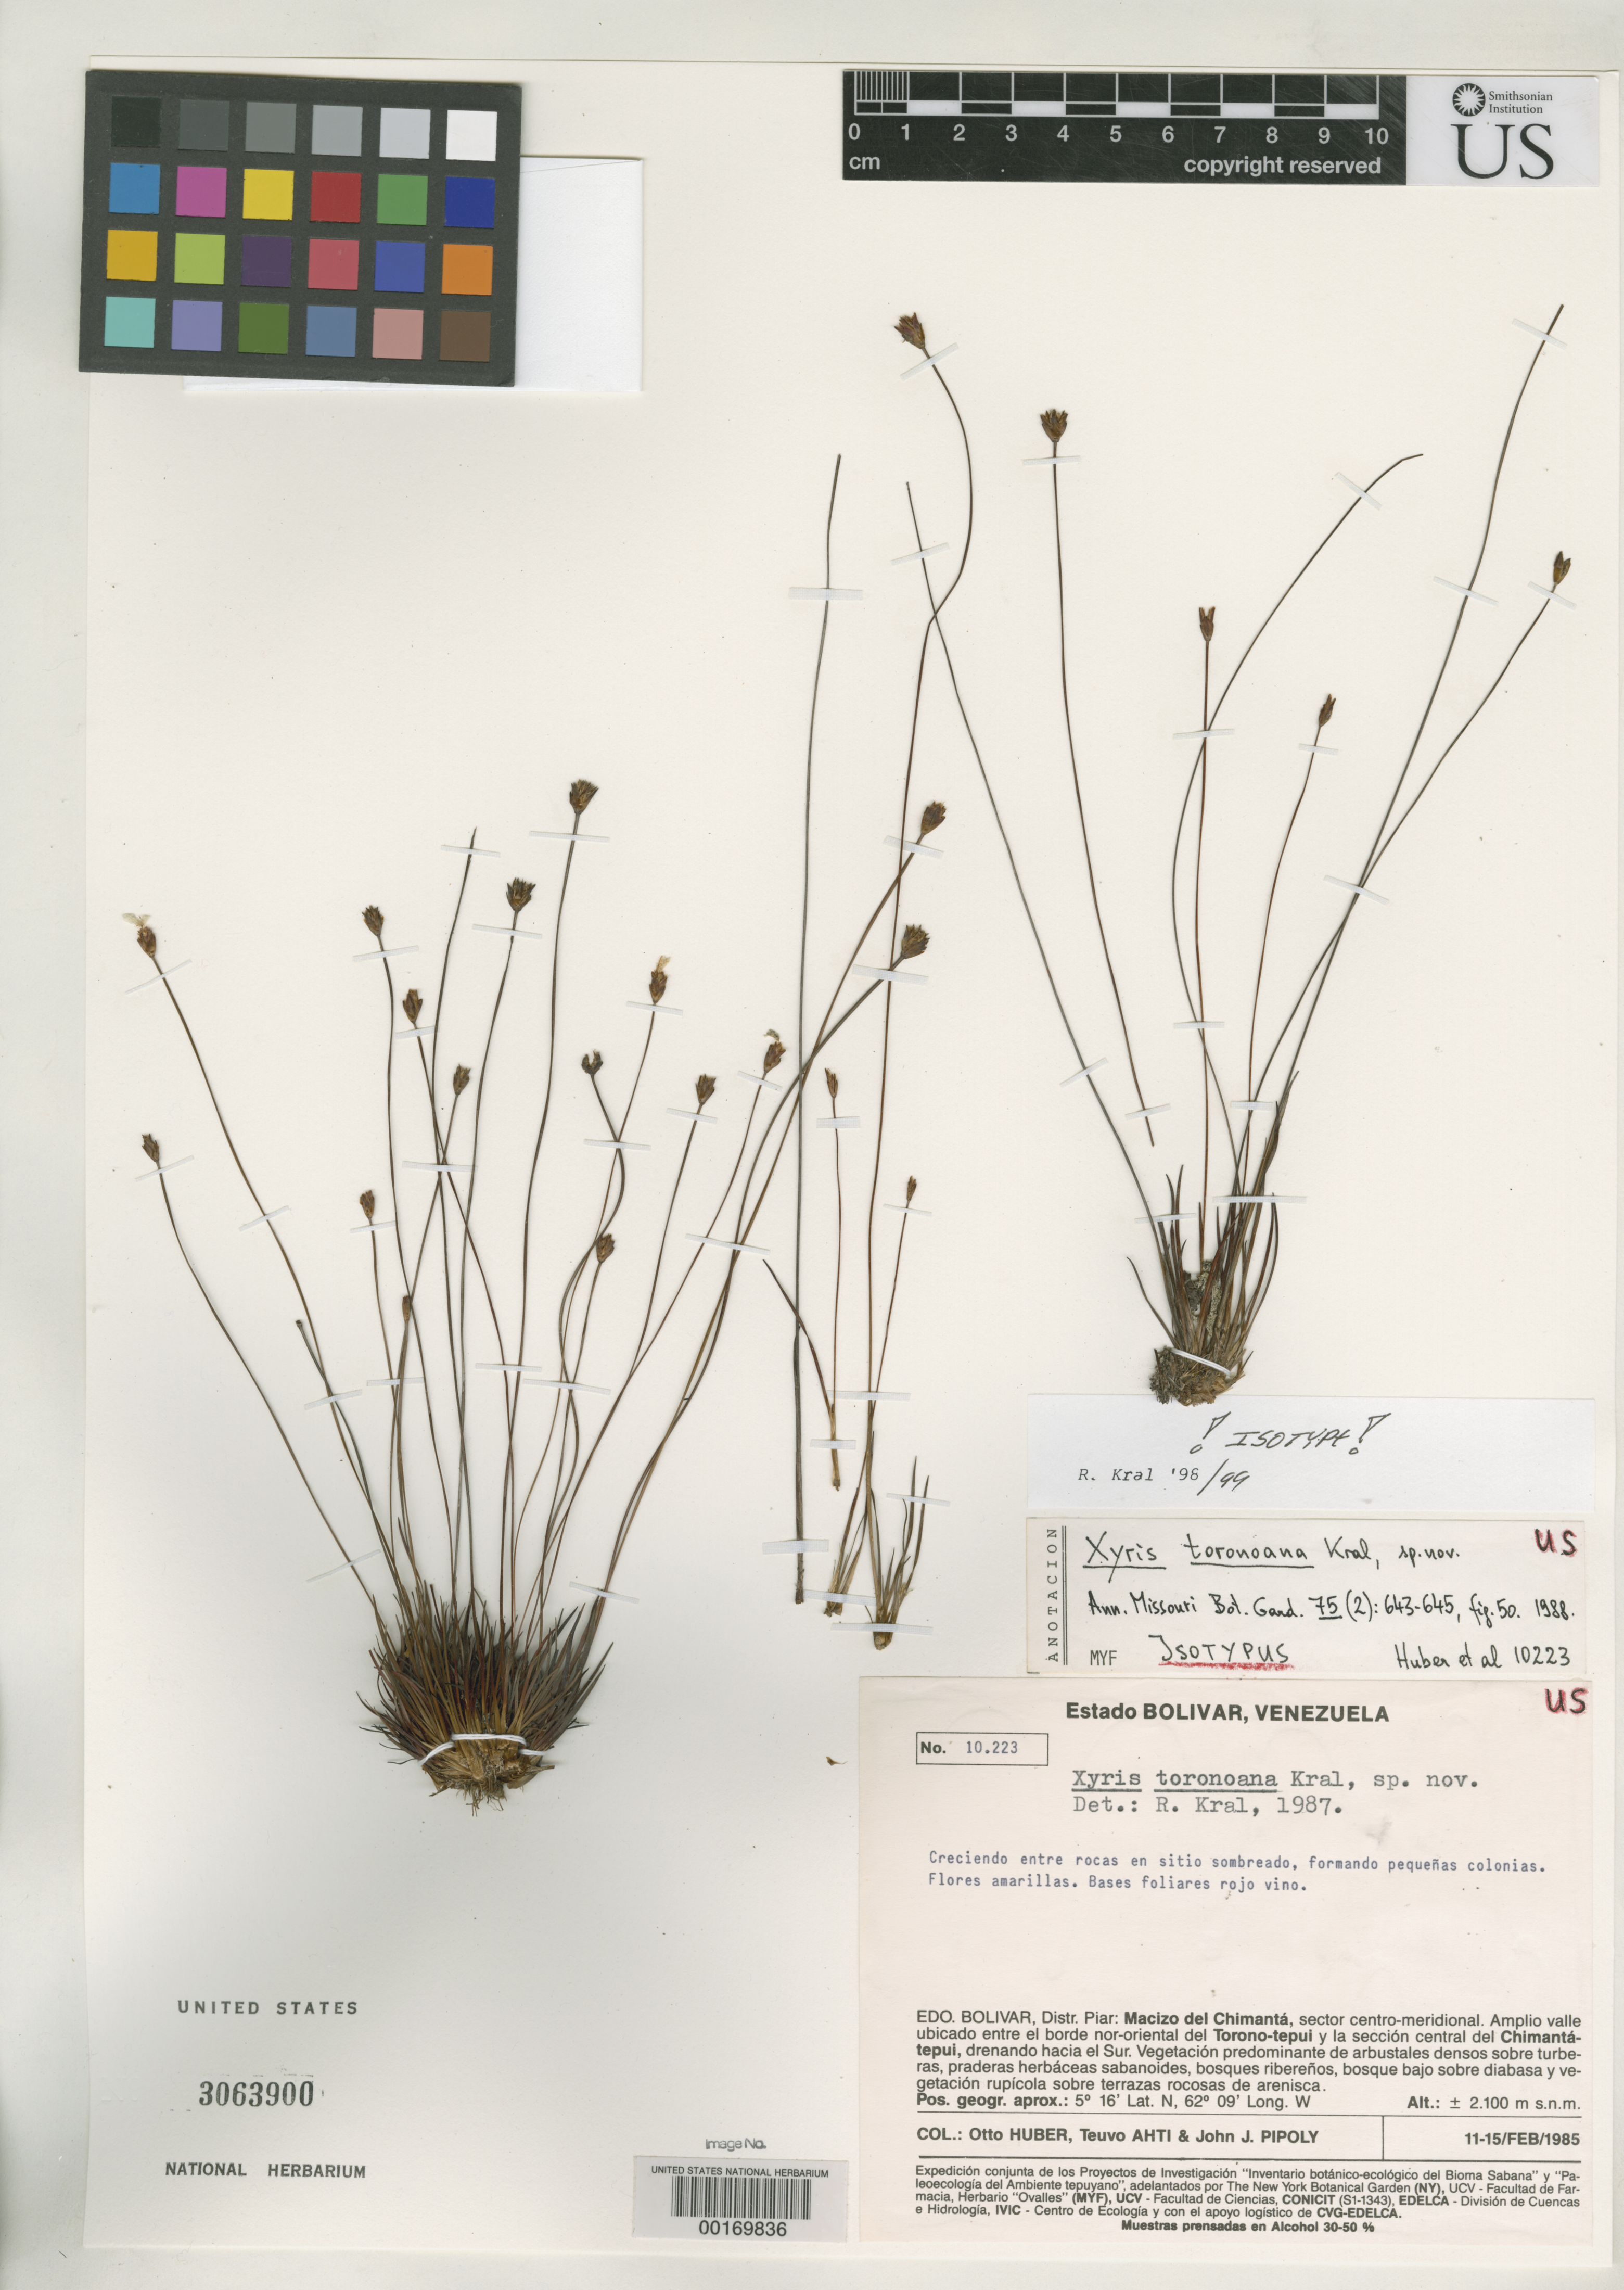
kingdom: Plantae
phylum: Tracheophyta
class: Liliopsida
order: Poales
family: Xyridaceae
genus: Xyris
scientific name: Xyris toronoana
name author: Kral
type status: Isotype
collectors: O. Huber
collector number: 10223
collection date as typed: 11 Feb 1985 to 15 Feb 1985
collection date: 1985-02-11/1985-02-15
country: Venezuela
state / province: Bolivar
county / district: Piar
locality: Massif of Chimanata, central meridion sector, large valley between NE border of Torono-tepui & central section of Chimantante.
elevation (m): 2100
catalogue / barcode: US 3063900